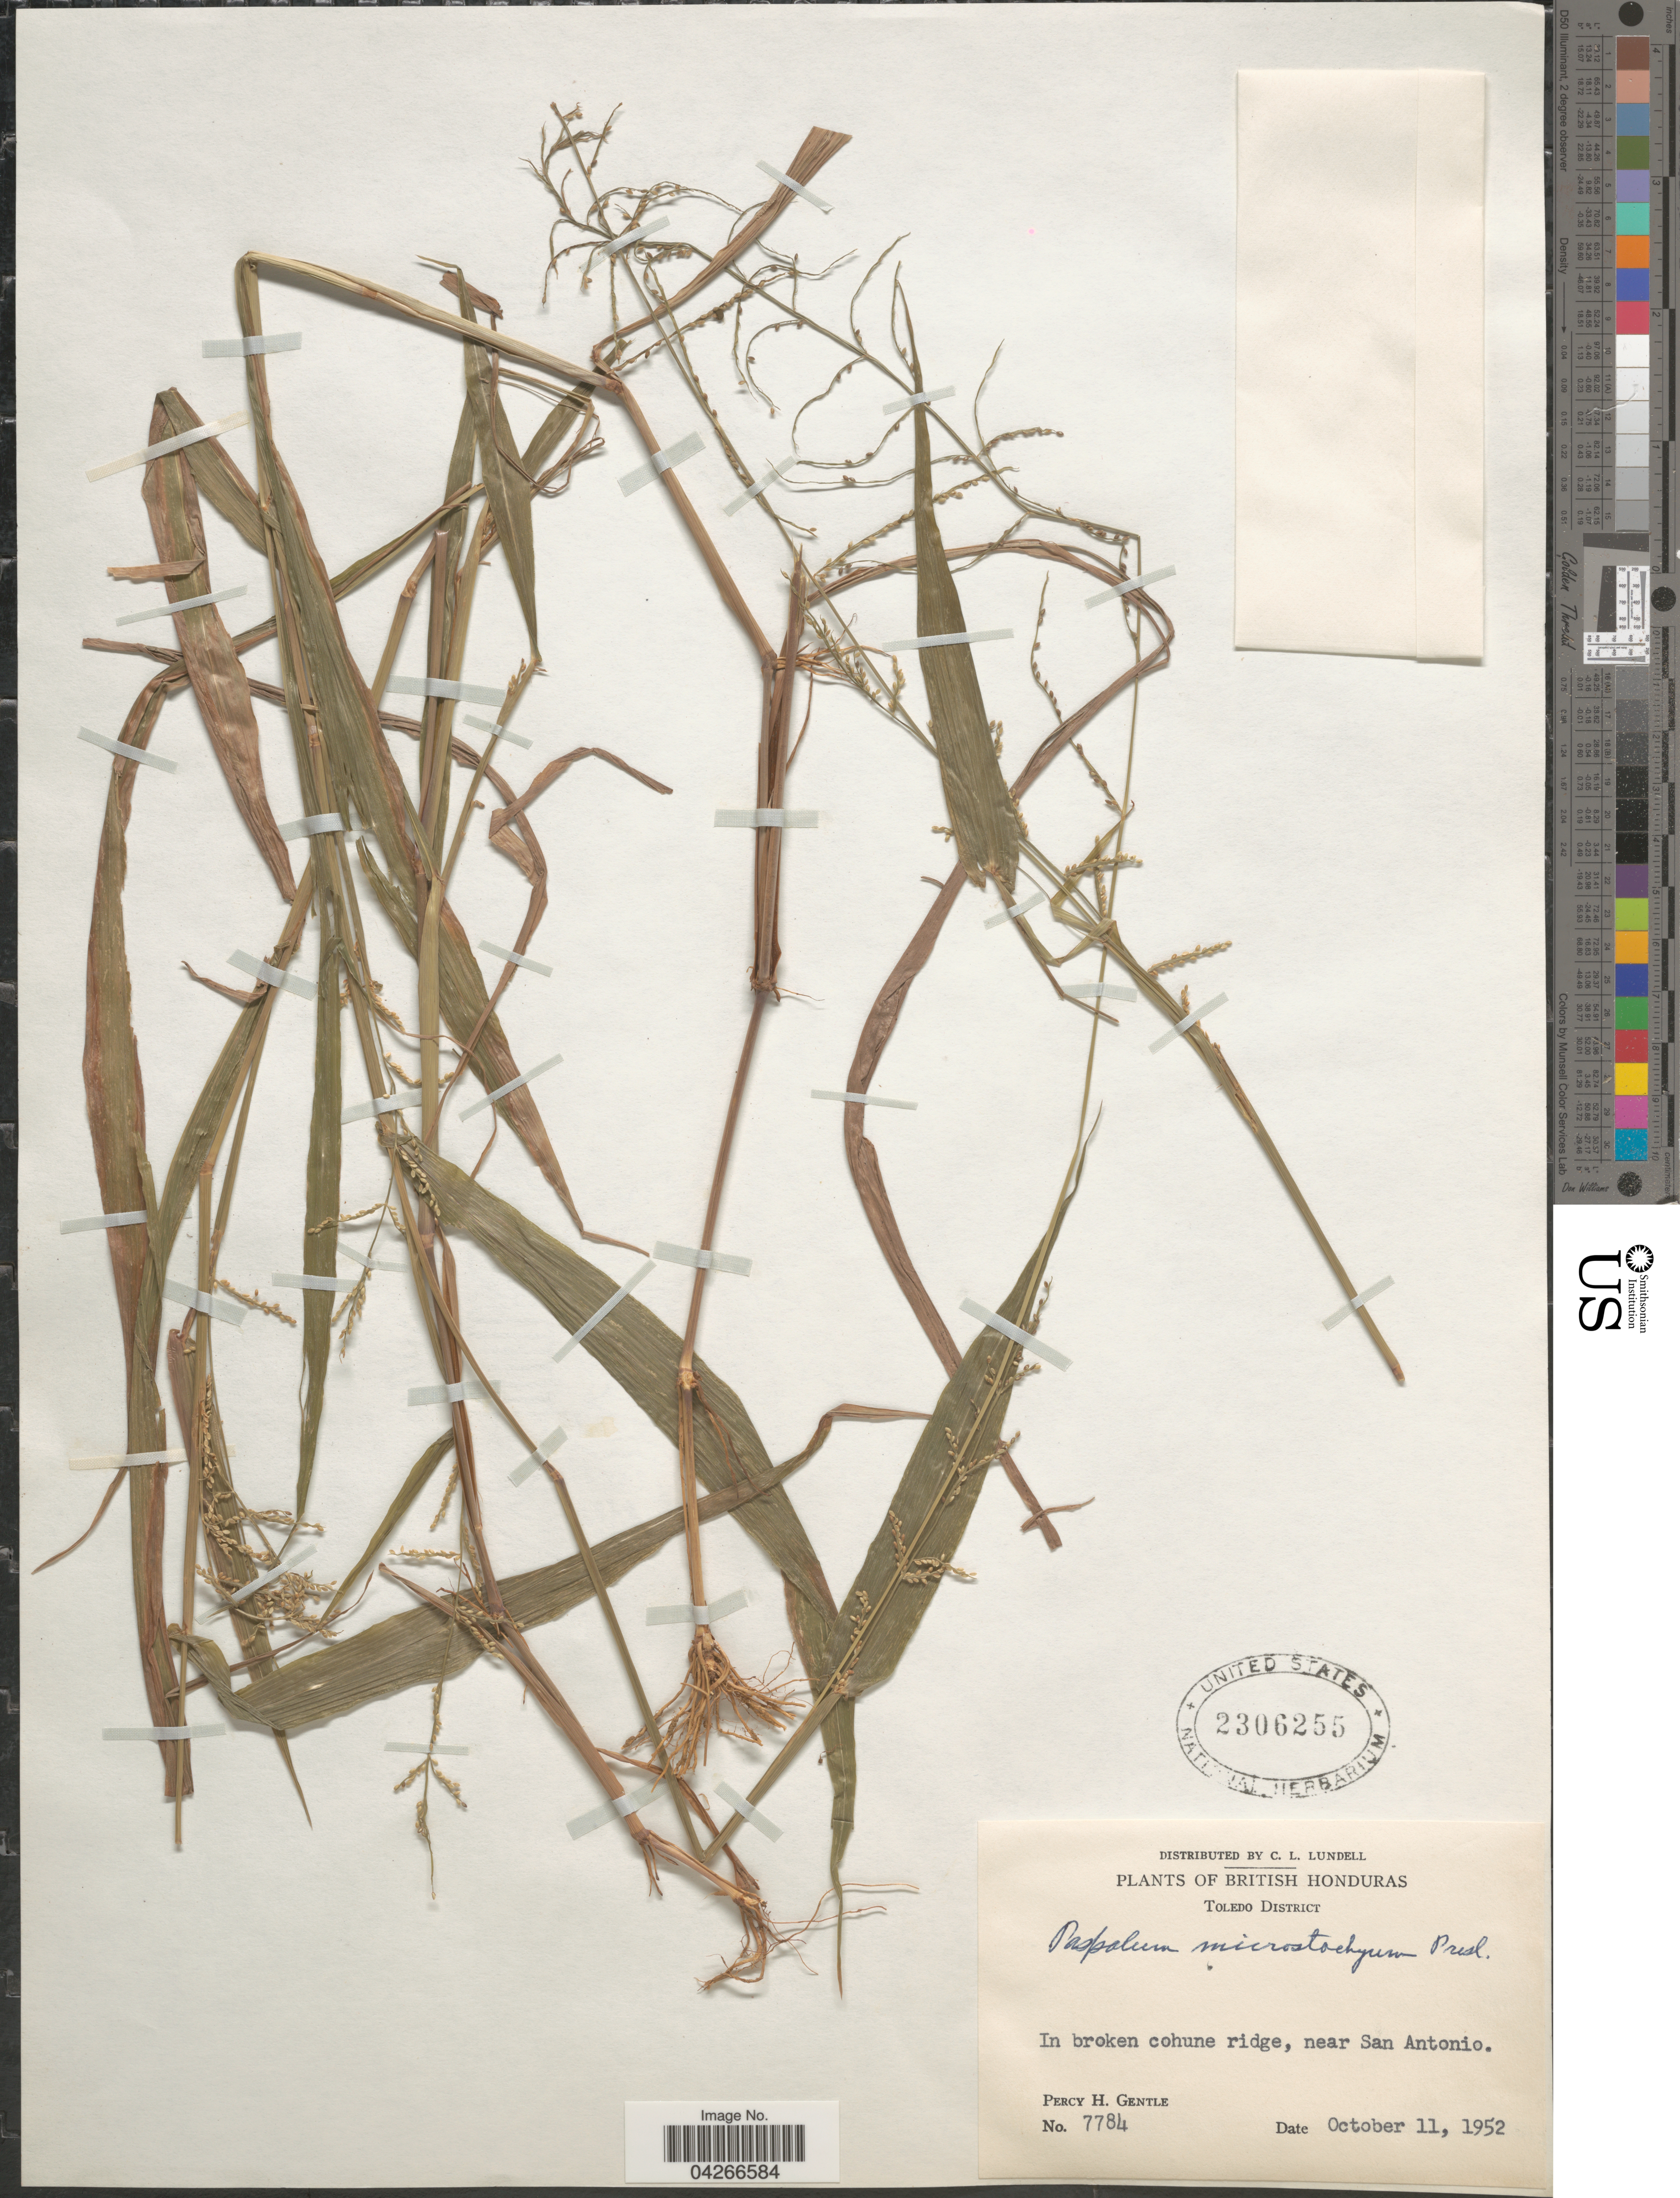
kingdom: Plantae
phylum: Tracheophyta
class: Liliopsida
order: Poales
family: Poaceae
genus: Paspalum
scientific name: Paspalum microstachyum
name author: J. Presl in C. Presl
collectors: P. H. Gentle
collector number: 7784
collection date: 1952-10-11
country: Belize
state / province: Toledo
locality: British Honduras. Toledo District. In broken cohune ridge, near San Antonio.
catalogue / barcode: US 2306255